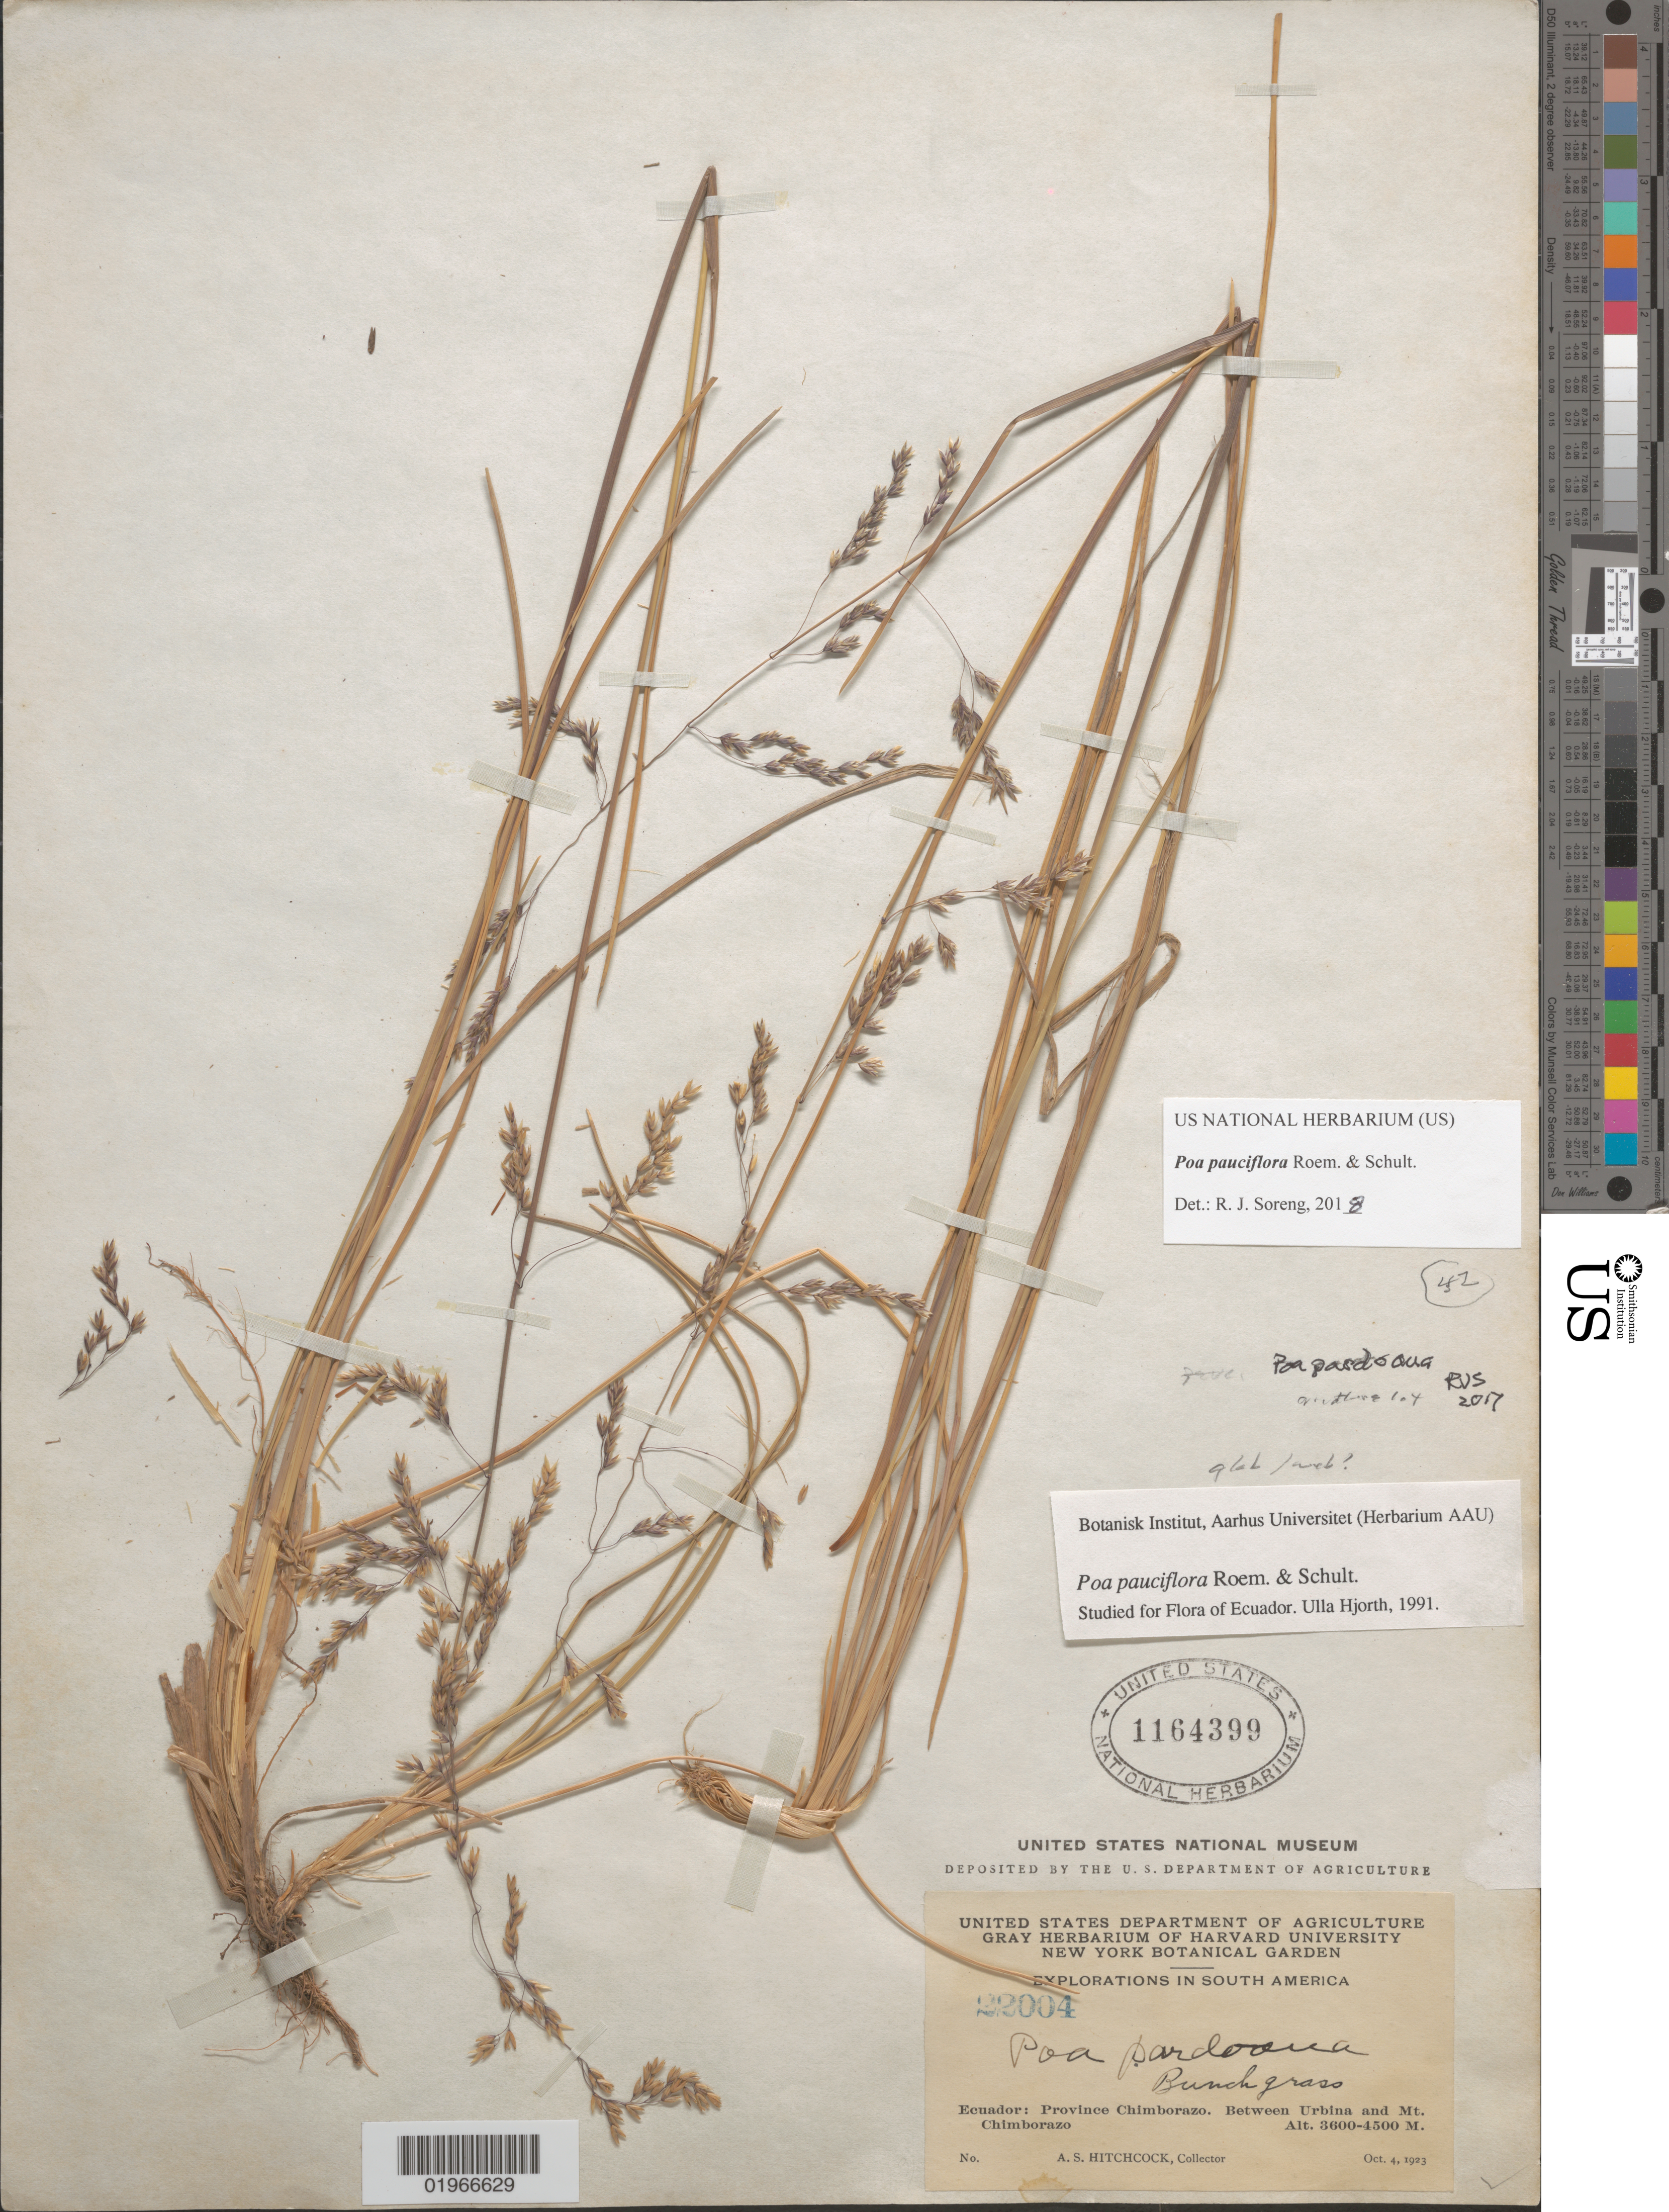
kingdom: Plantae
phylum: Tracheophyta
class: Liliopsida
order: Poales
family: Poaceae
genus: Poa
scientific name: Poa pauciflora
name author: Roem. & Schult.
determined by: Soreng, Robert J., Research Associate (BOT), Smithsonian Institution - National Museum of Natural History (UNITED STATES)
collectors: A. Hitchcock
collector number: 22004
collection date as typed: Oct. 4, 1923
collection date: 1923-10-04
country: Ecuador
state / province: Chimborazo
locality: Ecuador; Province Chimborazo. Between Urbina and Mt. Chimborazo.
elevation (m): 3600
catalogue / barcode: US 1164399